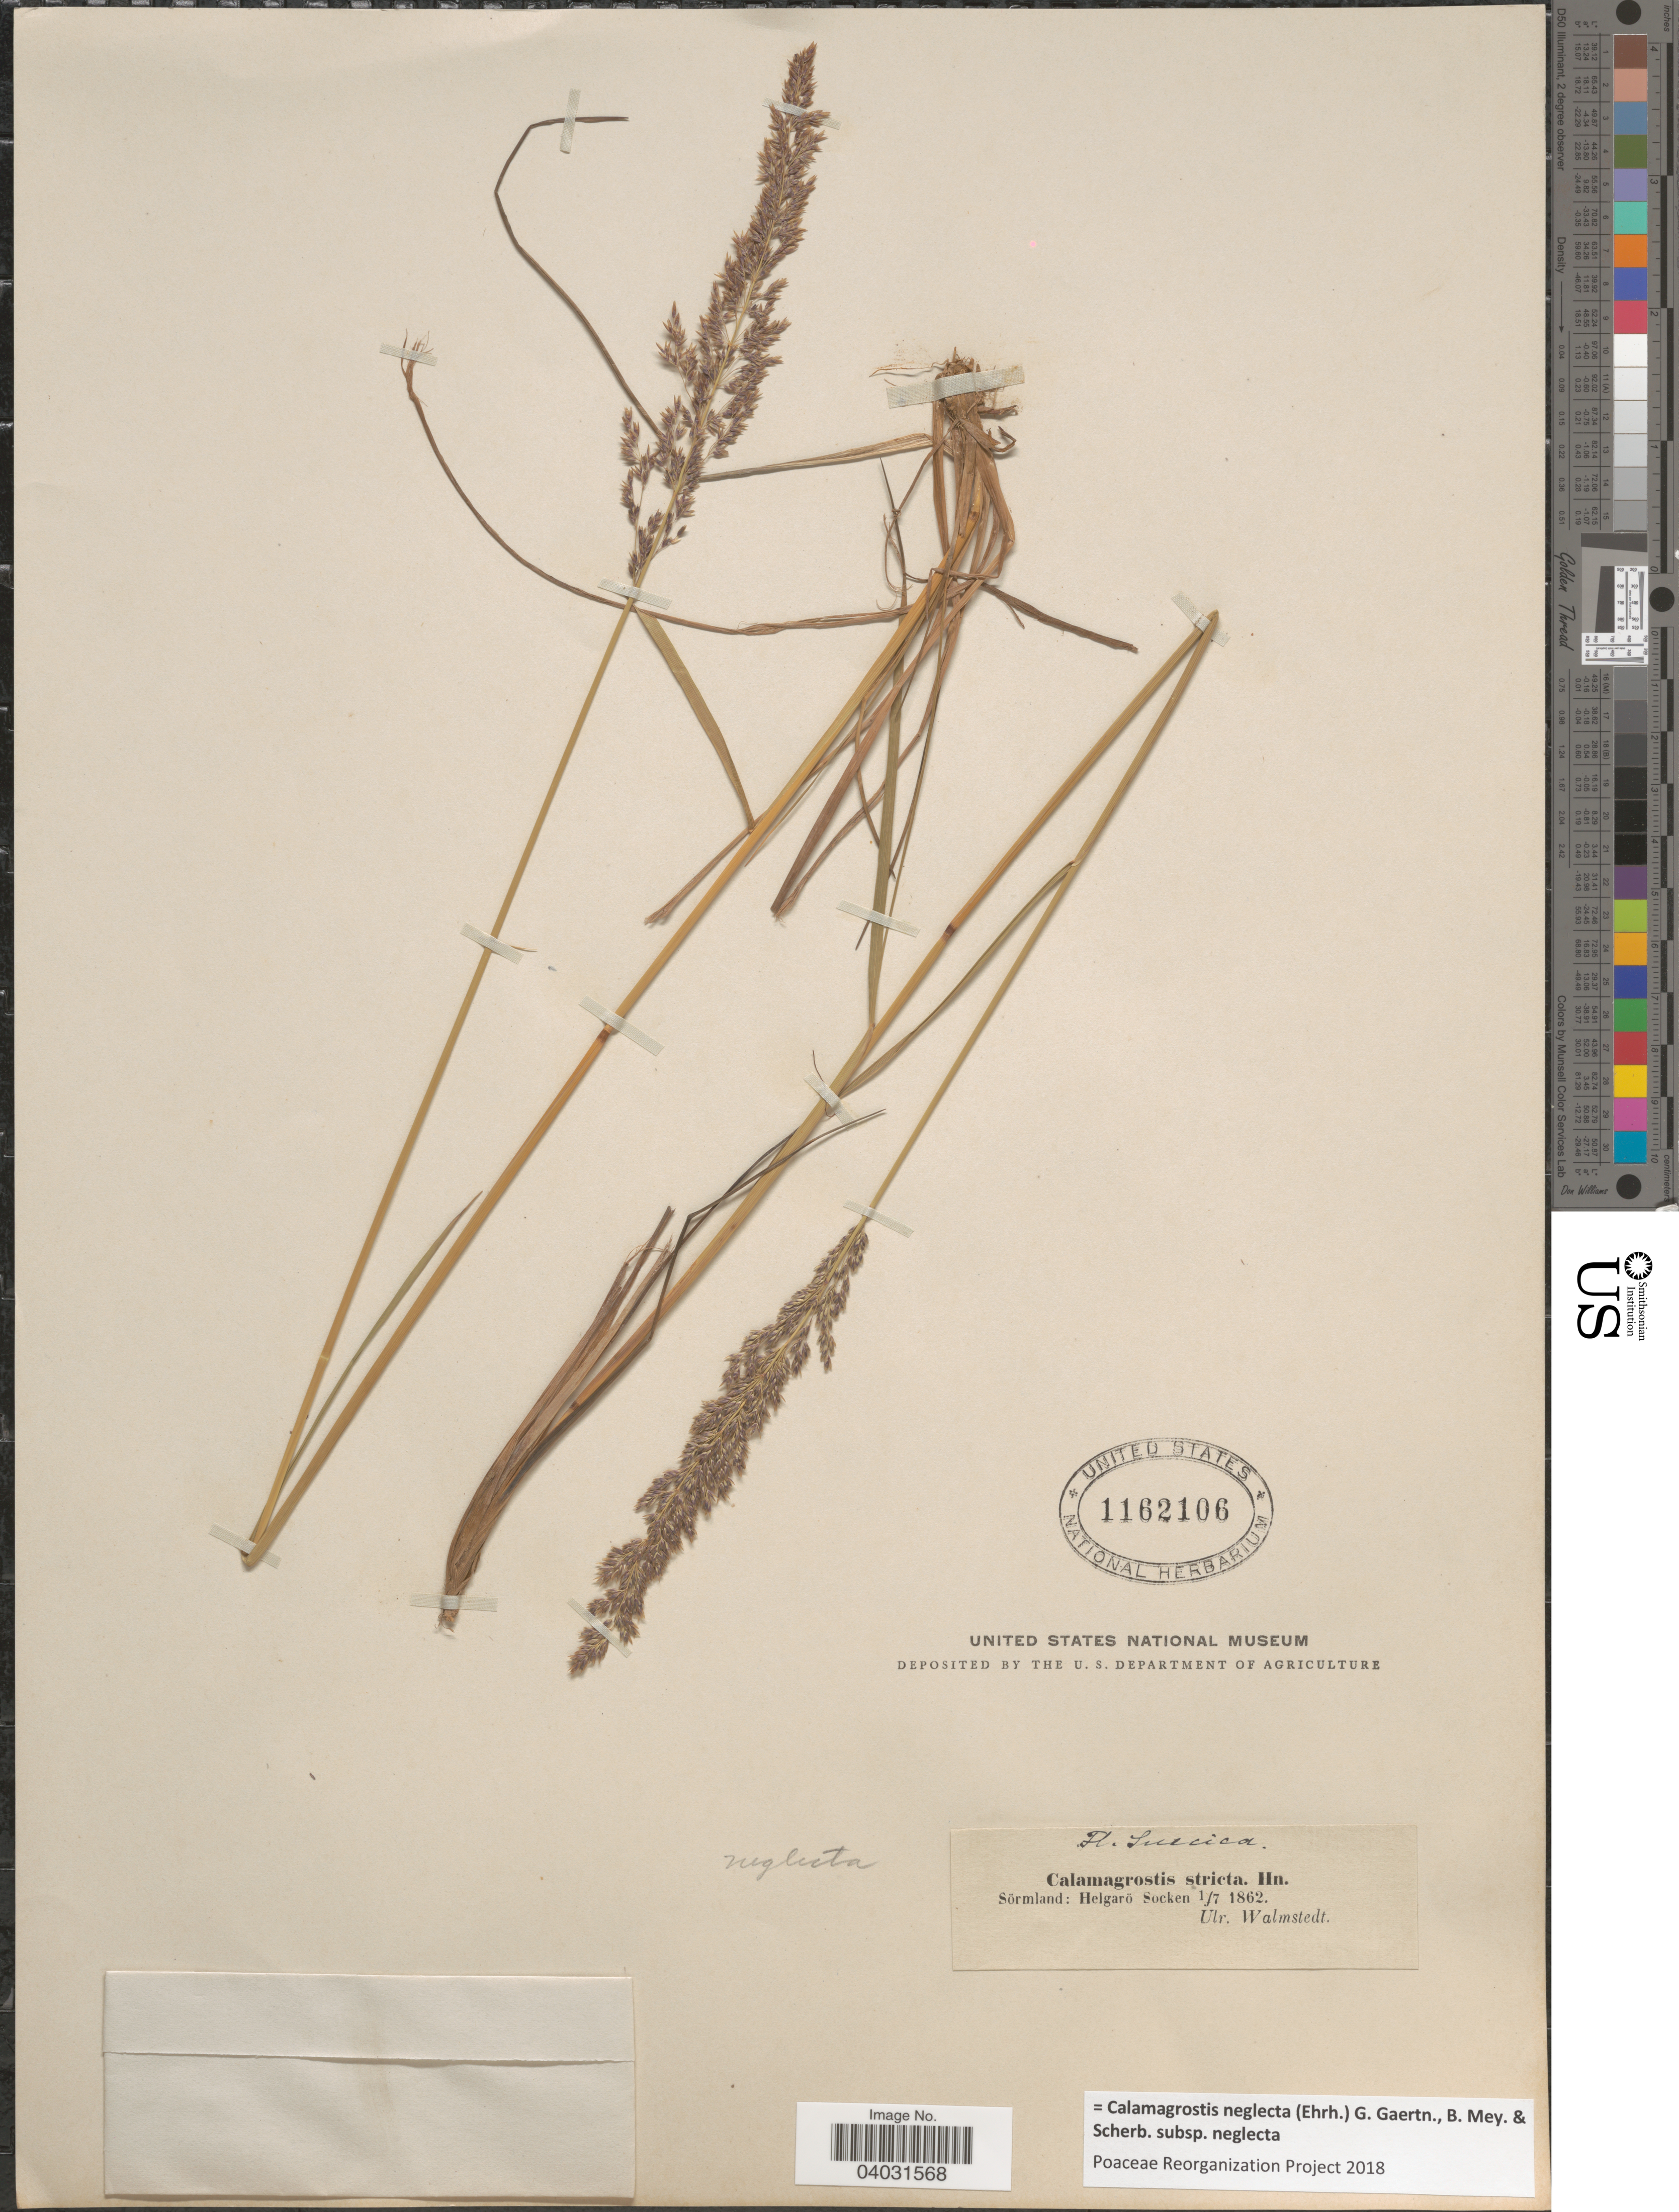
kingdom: Plantae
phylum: Tracheophyta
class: Liliopsida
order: Poales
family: Poaceae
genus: Calamagrostis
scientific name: Calamagrostis neglecta subsp. neglecta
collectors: U. Walmstedt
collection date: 1862-07-01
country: Sweden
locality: Suecica. Sörmland: Helgarö Socken.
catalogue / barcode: US 1162106